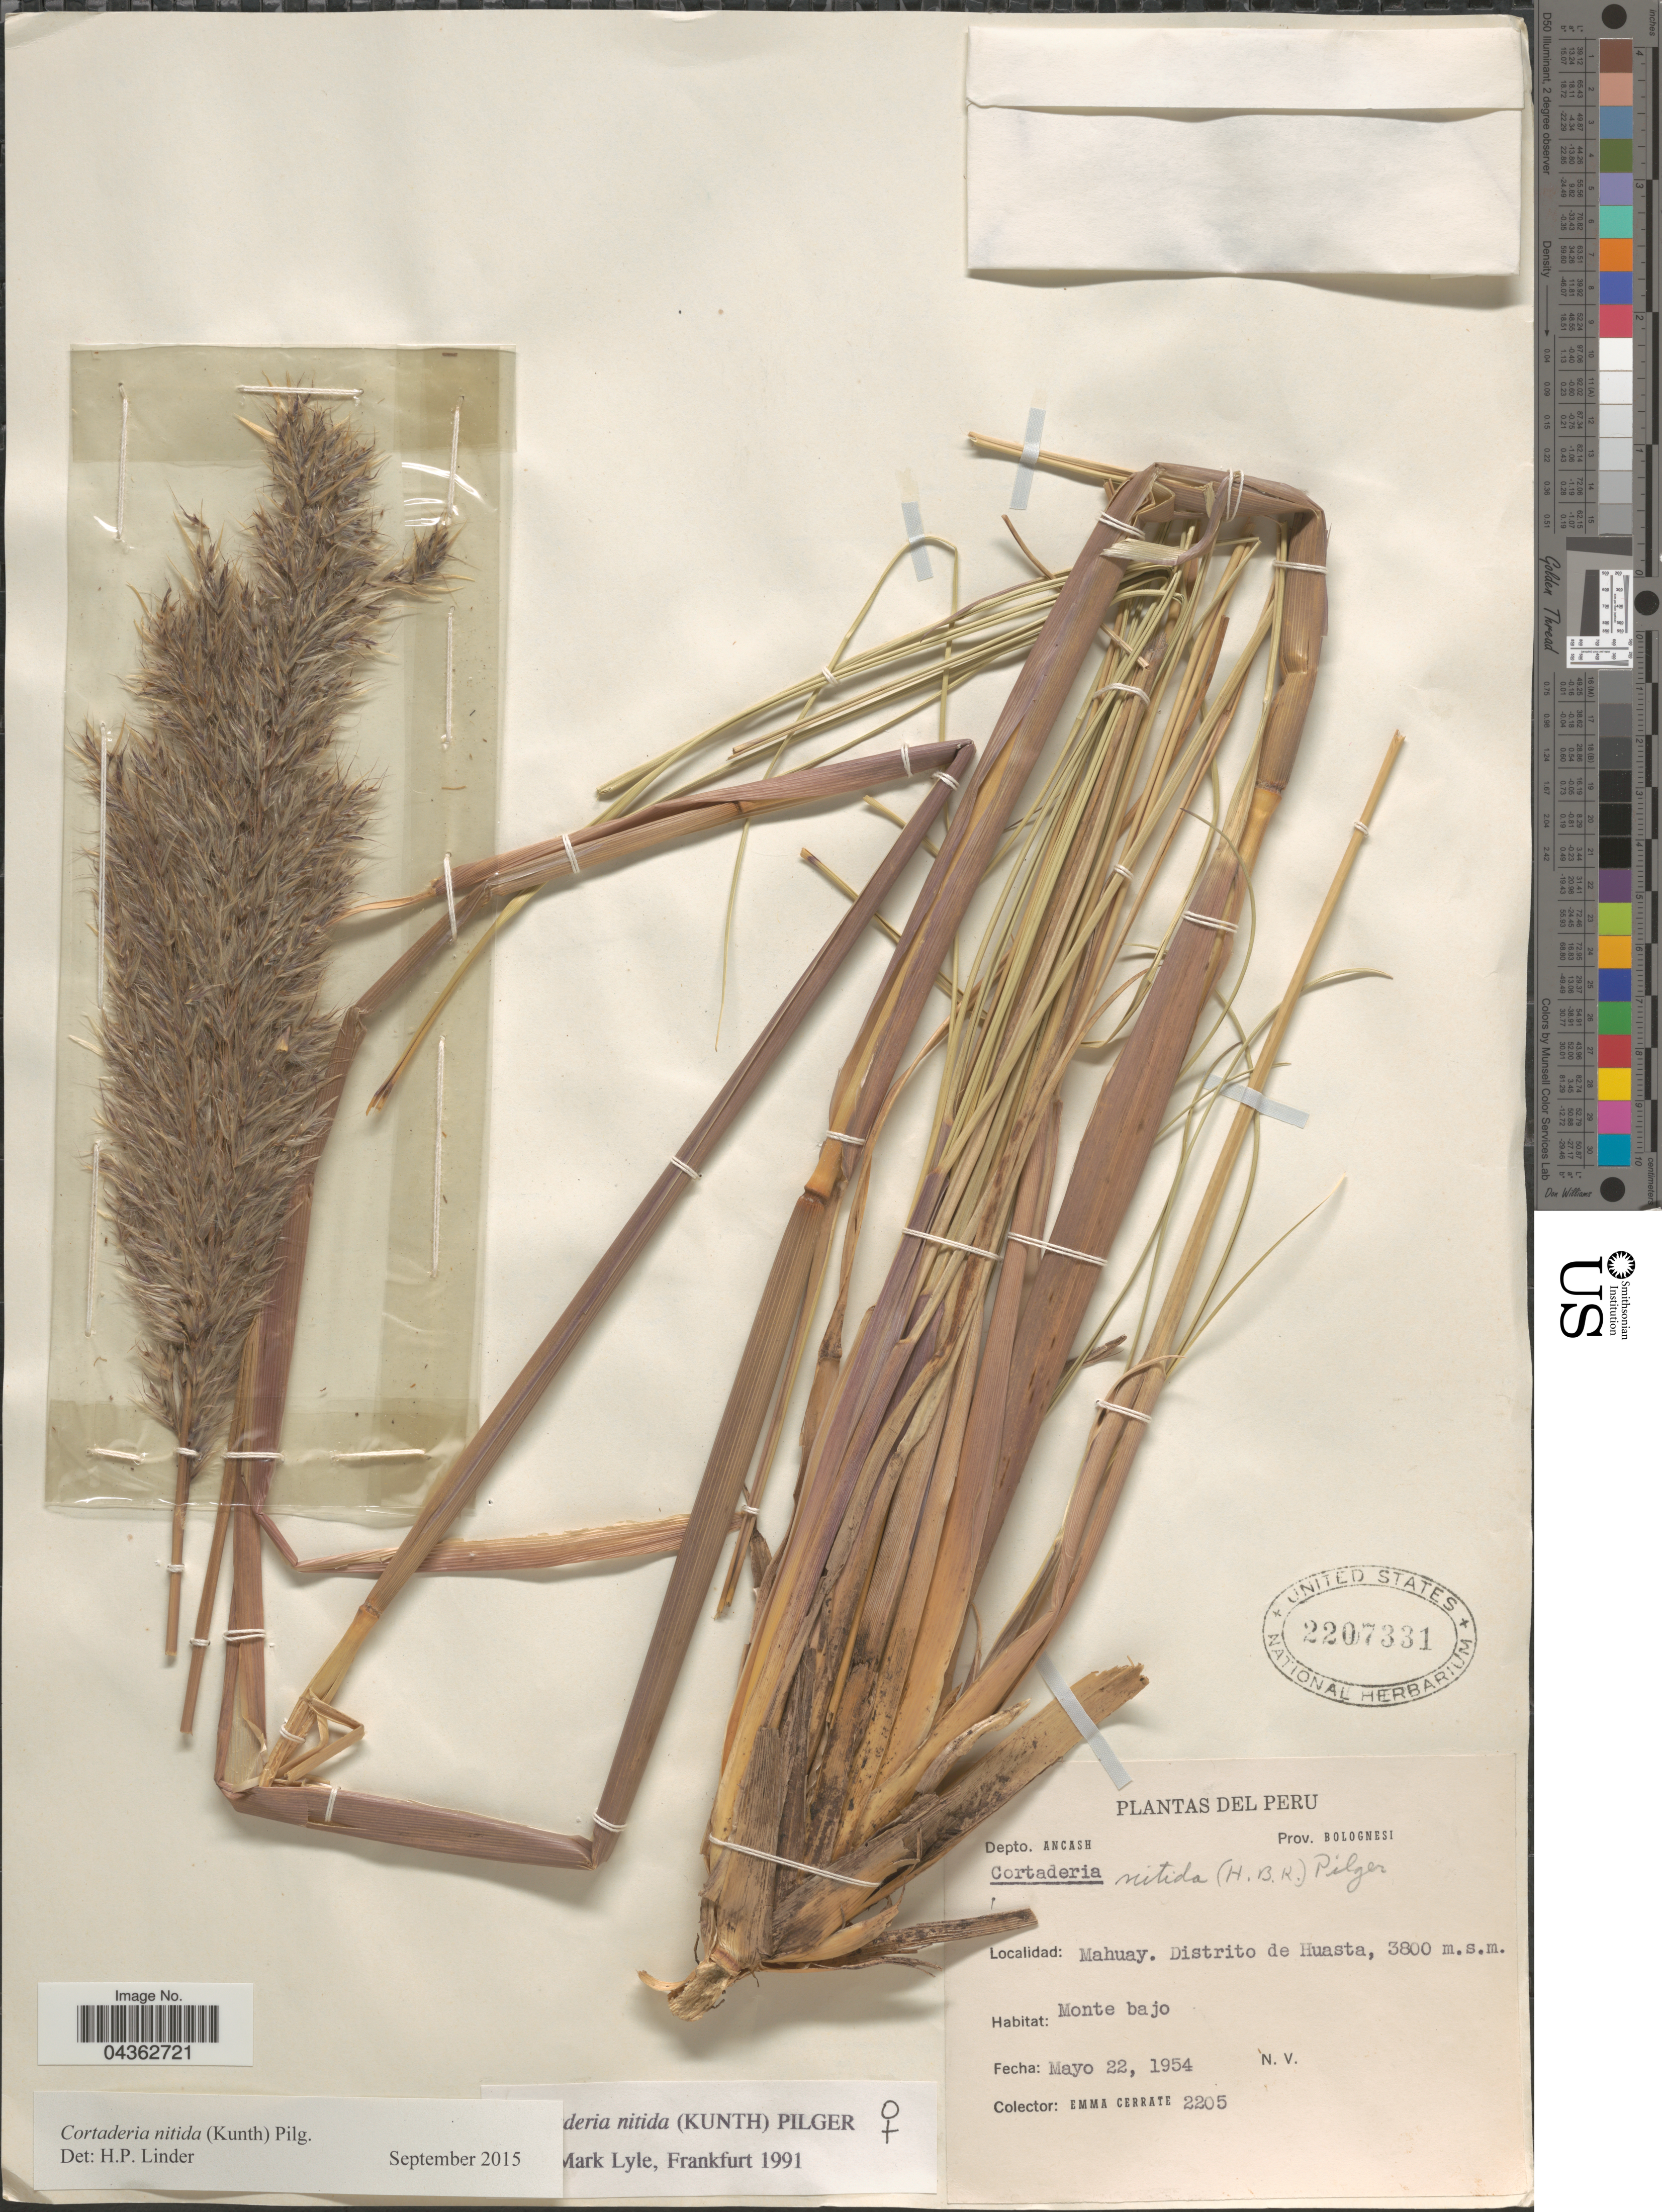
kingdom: Plantae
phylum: Tracheophyta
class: Liliopsida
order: Poales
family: Poaceae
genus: Cortaderia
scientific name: Cortaderia nitida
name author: (Kunth) Pilg.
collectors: E. Cerrate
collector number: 2205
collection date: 1954-05-22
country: Peru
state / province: Ancash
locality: Depto. Ancash. Prov. Bolognesi. Mahuay. Distrito de Huasta.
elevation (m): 3800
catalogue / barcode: US 2207331